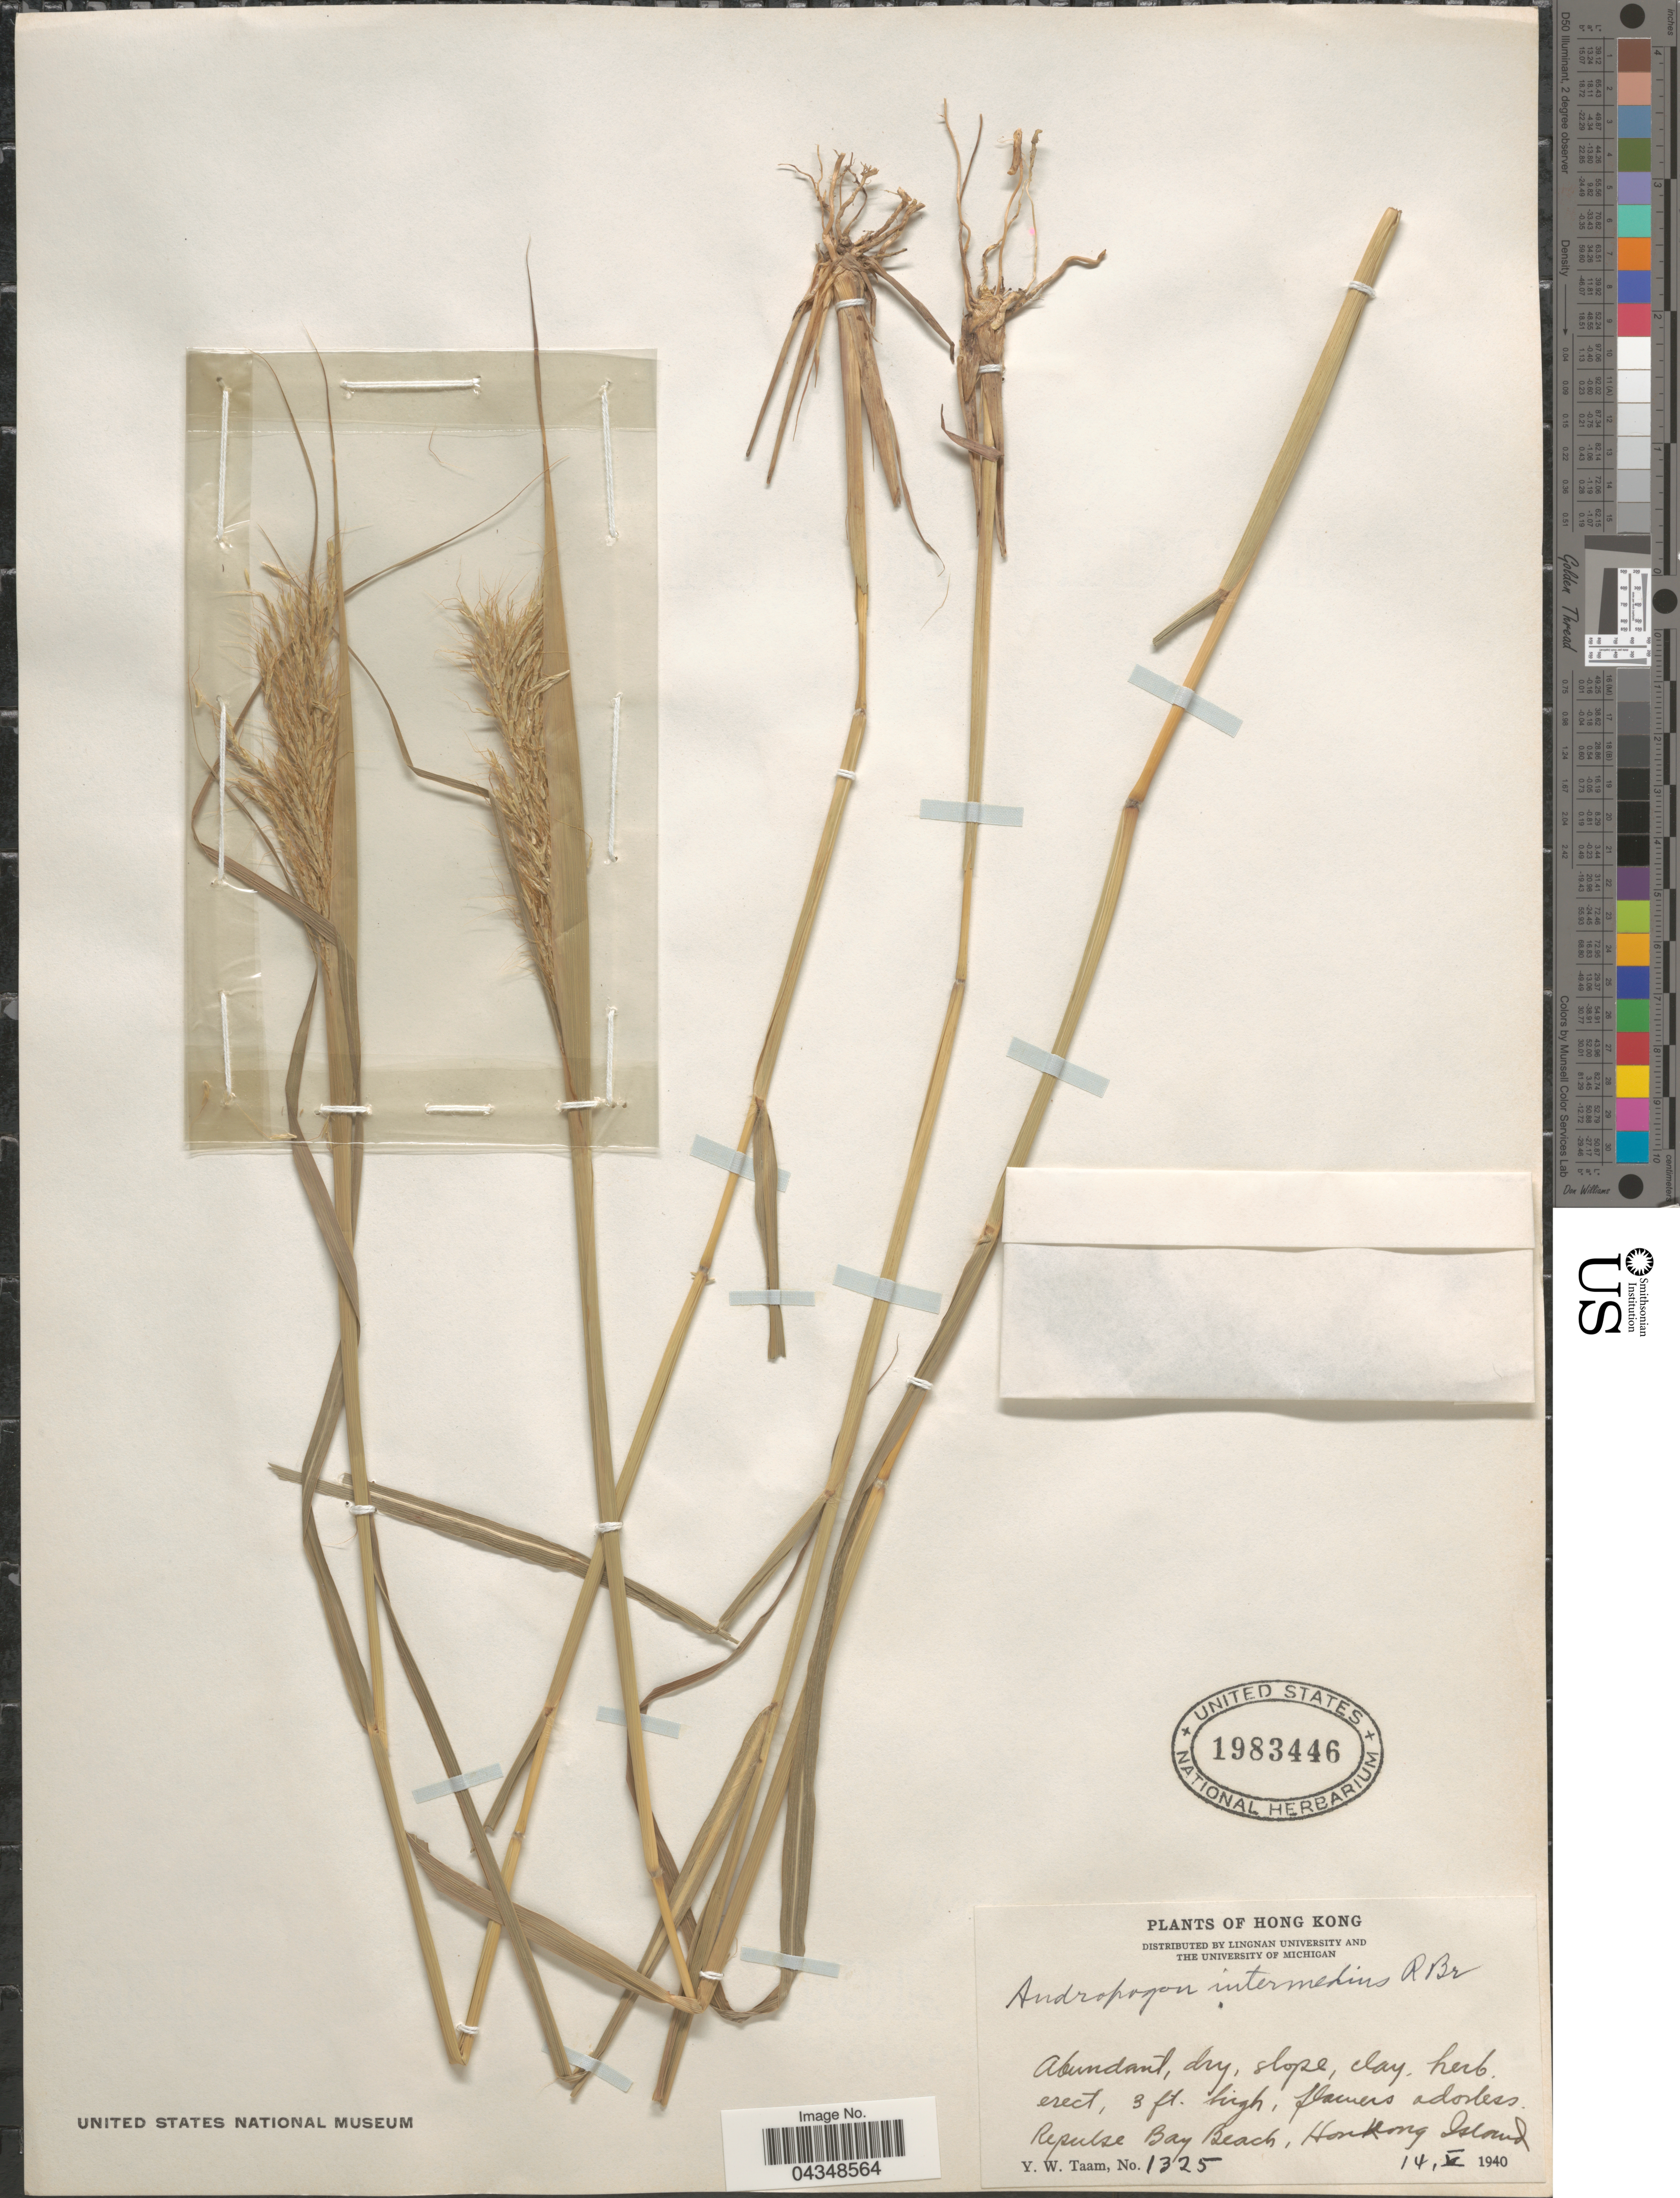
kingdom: Plantae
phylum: Tracheophyta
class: Liliopsida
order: Poales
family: Poaceae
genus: Bothriochloa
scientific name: Bothriochloa bladhii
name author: (Retz.) S.T. Blake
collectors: Y. W. Taam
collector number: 1325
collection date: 1940-05-14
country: China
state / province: Hong Kong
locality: Repulse Bay Beach, Hong Kong Island.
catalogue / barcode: US 1983446